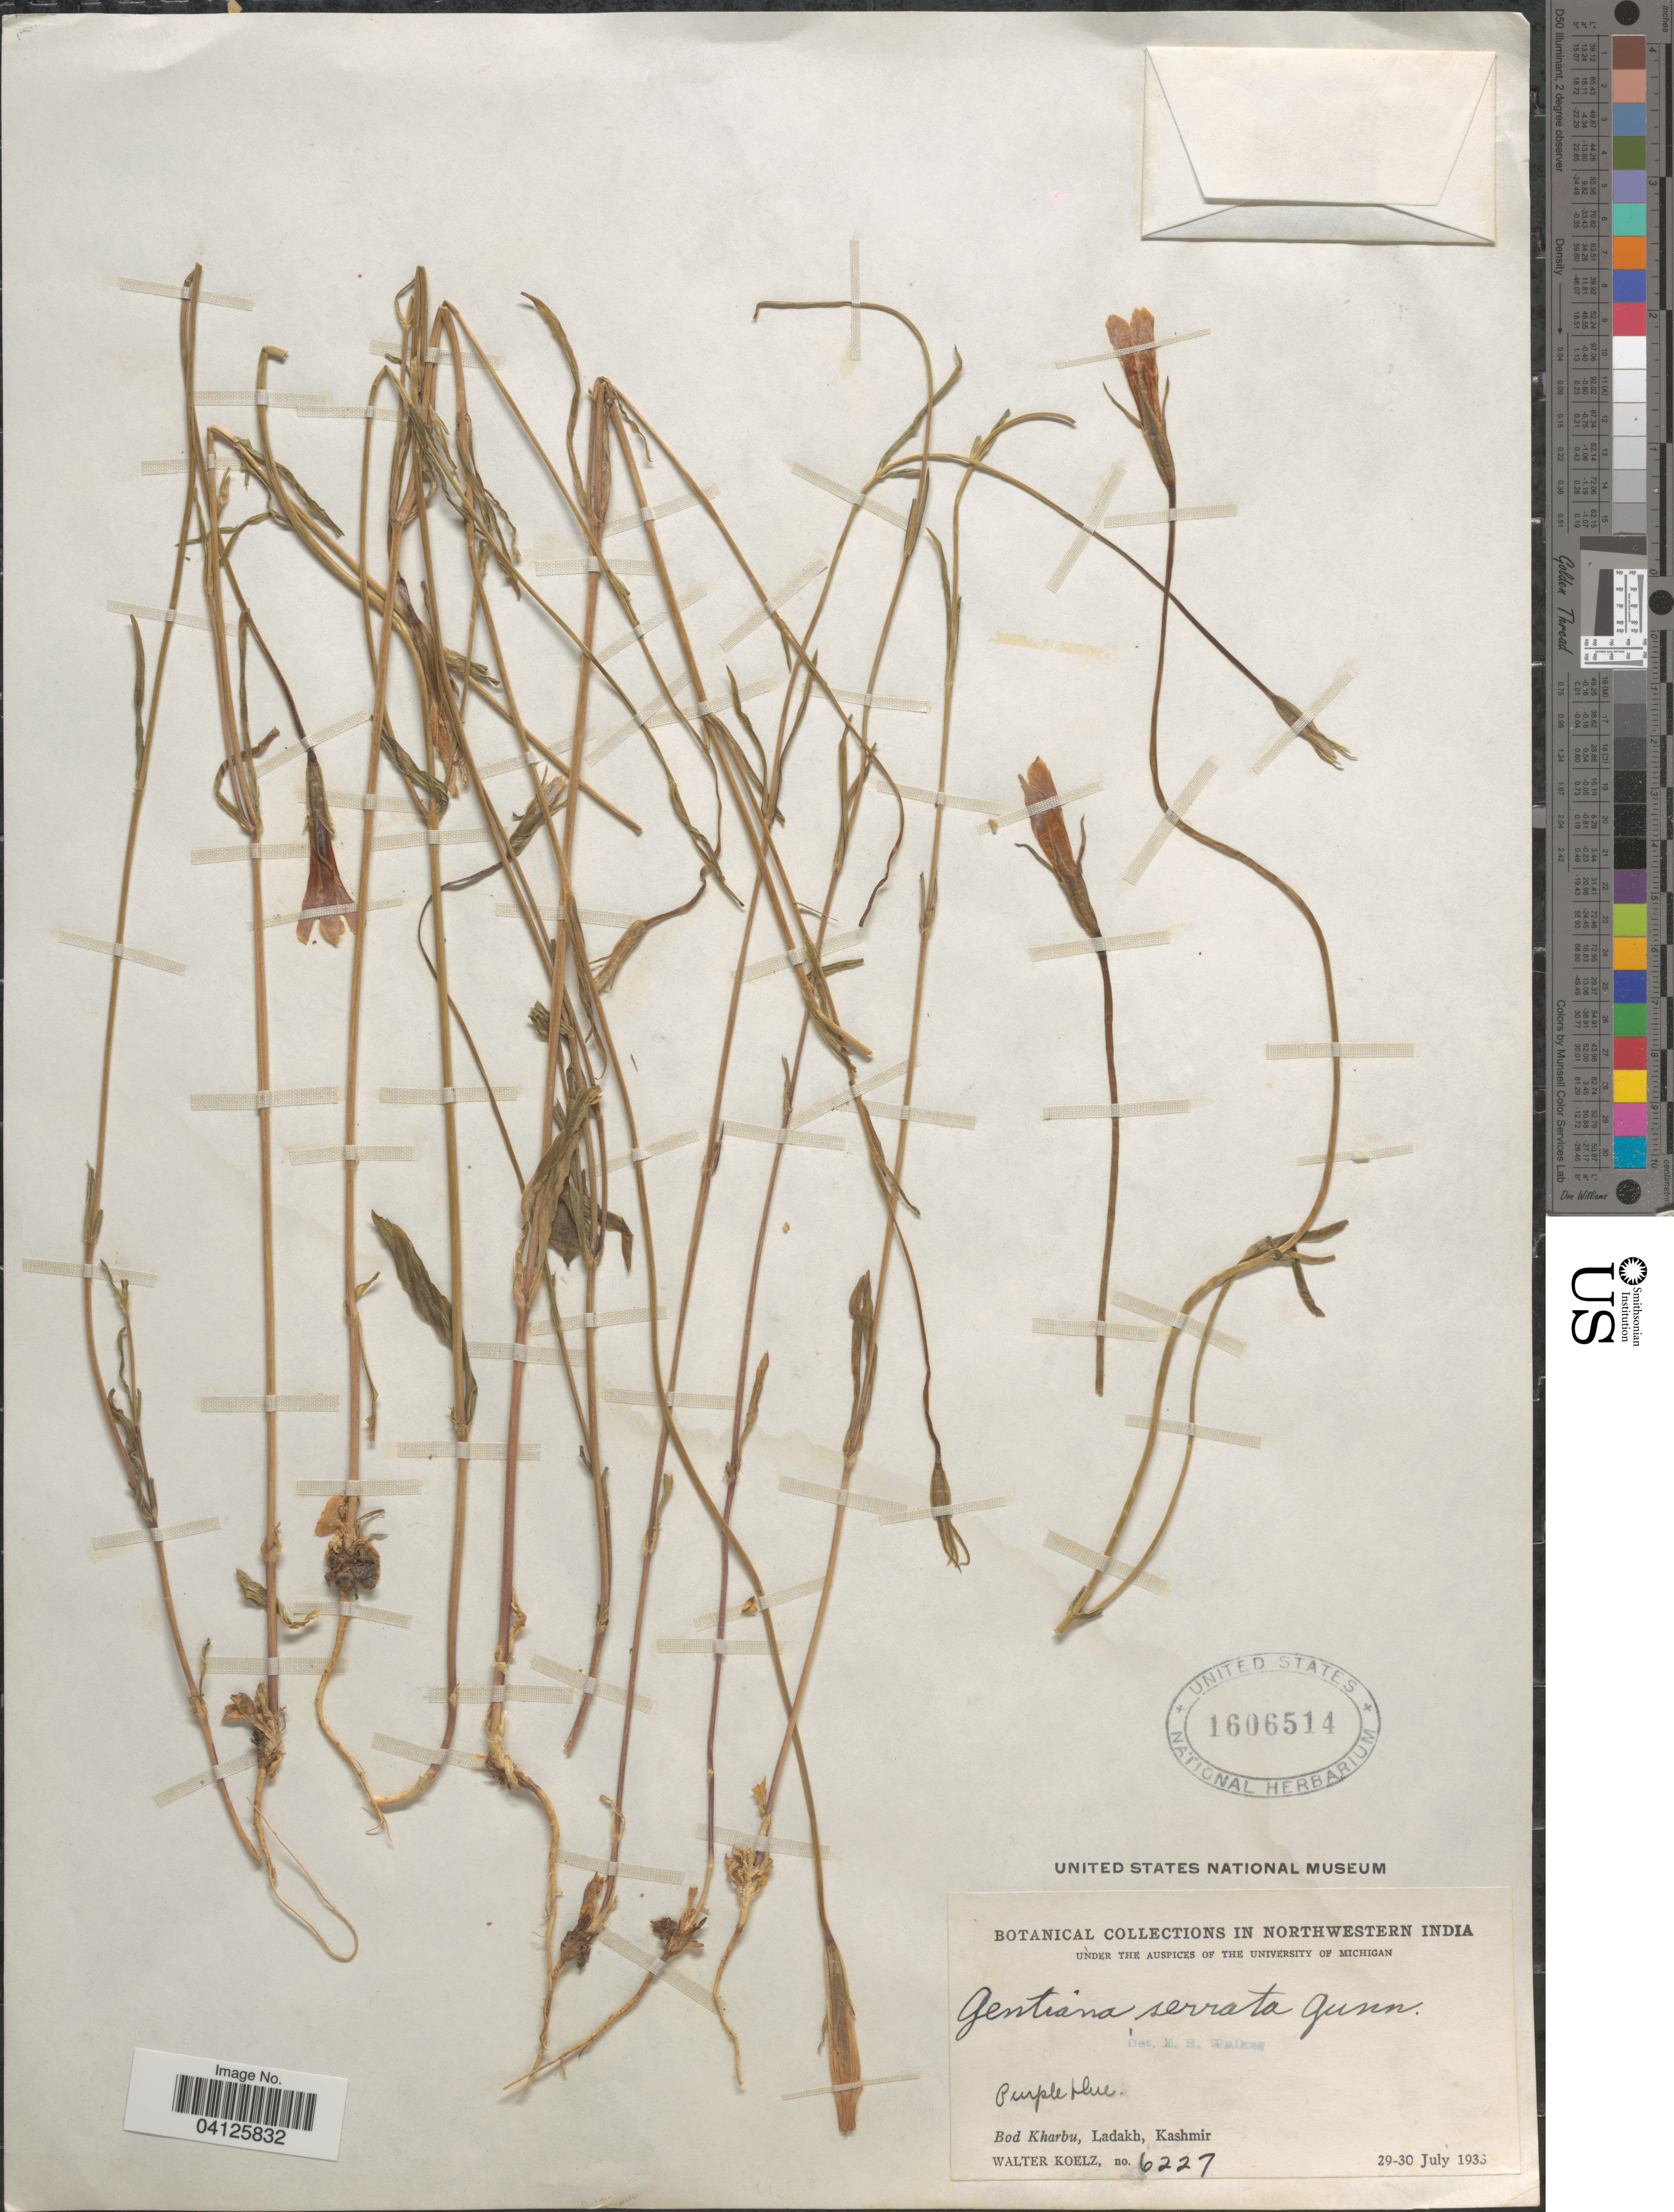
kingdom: Plantae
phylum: Tracheophyta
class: Magnoliopsida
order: Gentianales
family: Gentianaceae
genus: Gentiana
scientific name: Gentiana serrata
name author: Gunnerus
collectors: W. N. Koelz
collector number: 6227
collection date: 1933-07-29/1933-07-30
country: India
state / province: Jammu and Kashmir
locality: Bod Kharbu, Ladakh.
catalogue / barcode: US 1606514